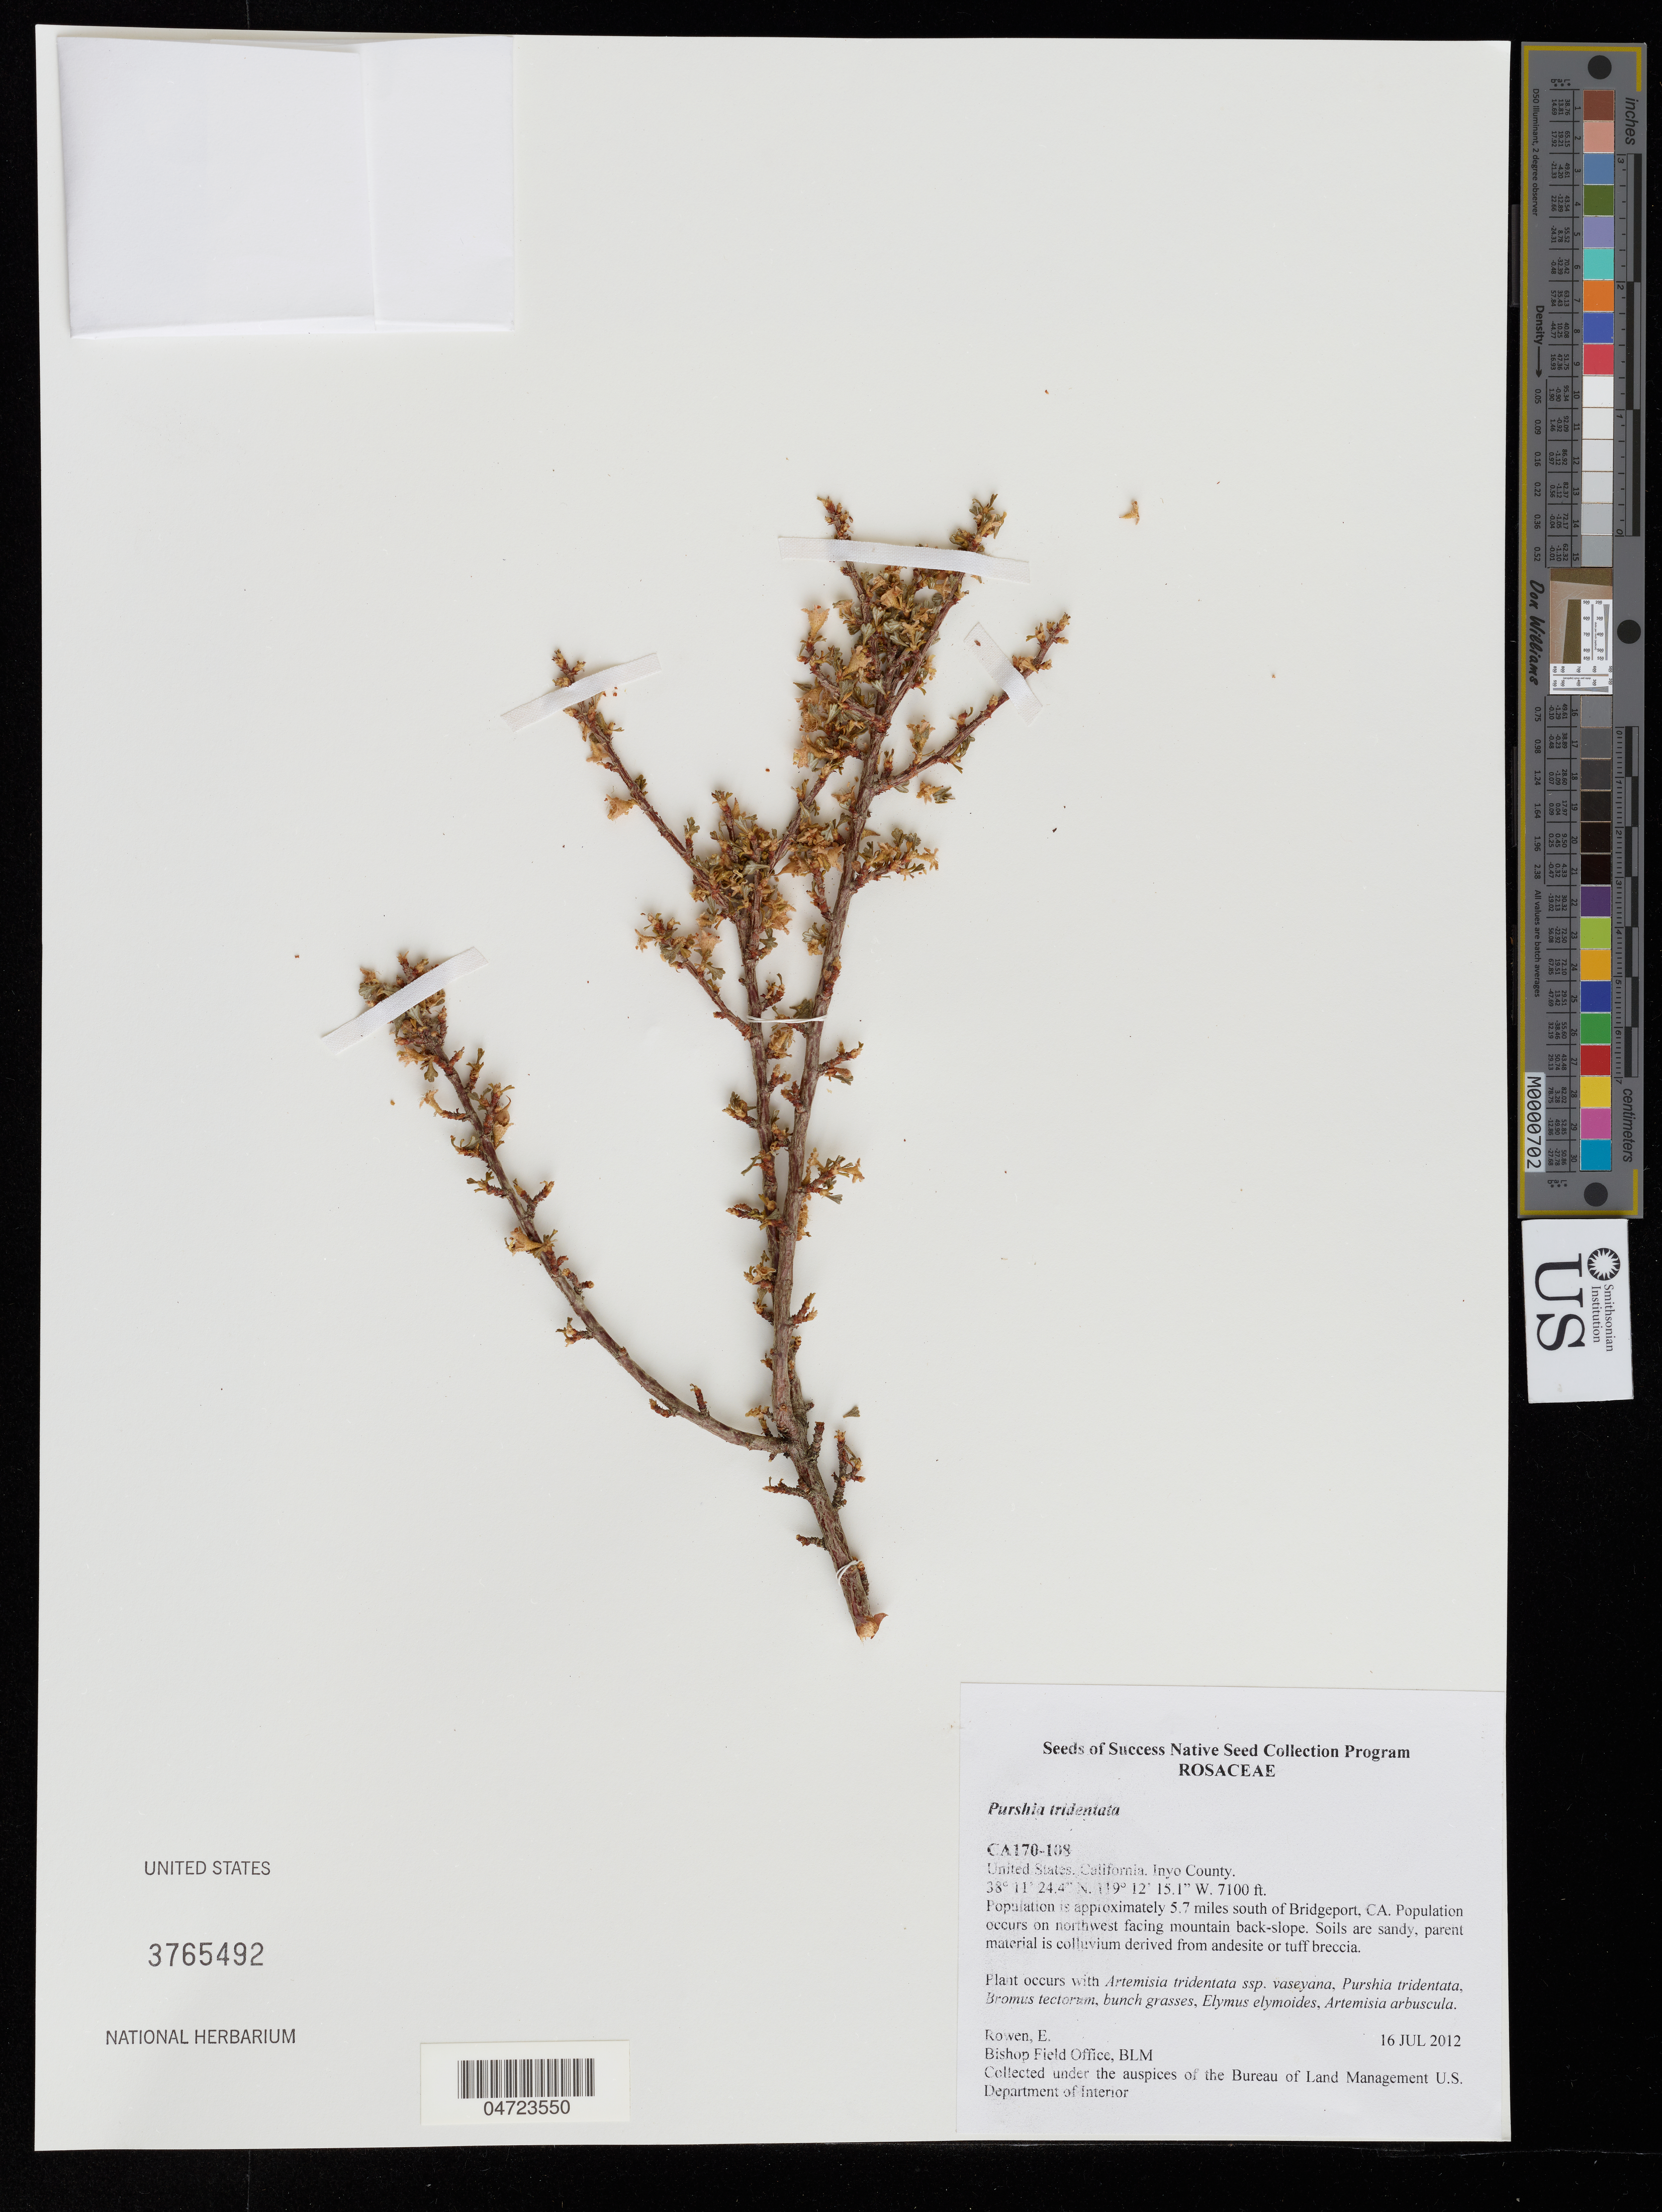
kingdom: Plantae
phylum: Tracheophyta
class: Magnoliopsida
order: Rosales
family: Rosaceae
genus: Purshia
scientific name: Purshia tridentata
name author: (Pursh) DC.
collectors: E. Rowen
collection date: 2012-07-16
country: United States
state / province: California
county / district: Inyo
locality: Inyo County. Population is approximately 5.7 miles south of Bridgeport, CA. Population occurs on northwest facing mountain back-slope.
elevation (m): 2164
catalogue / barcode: US 3765492